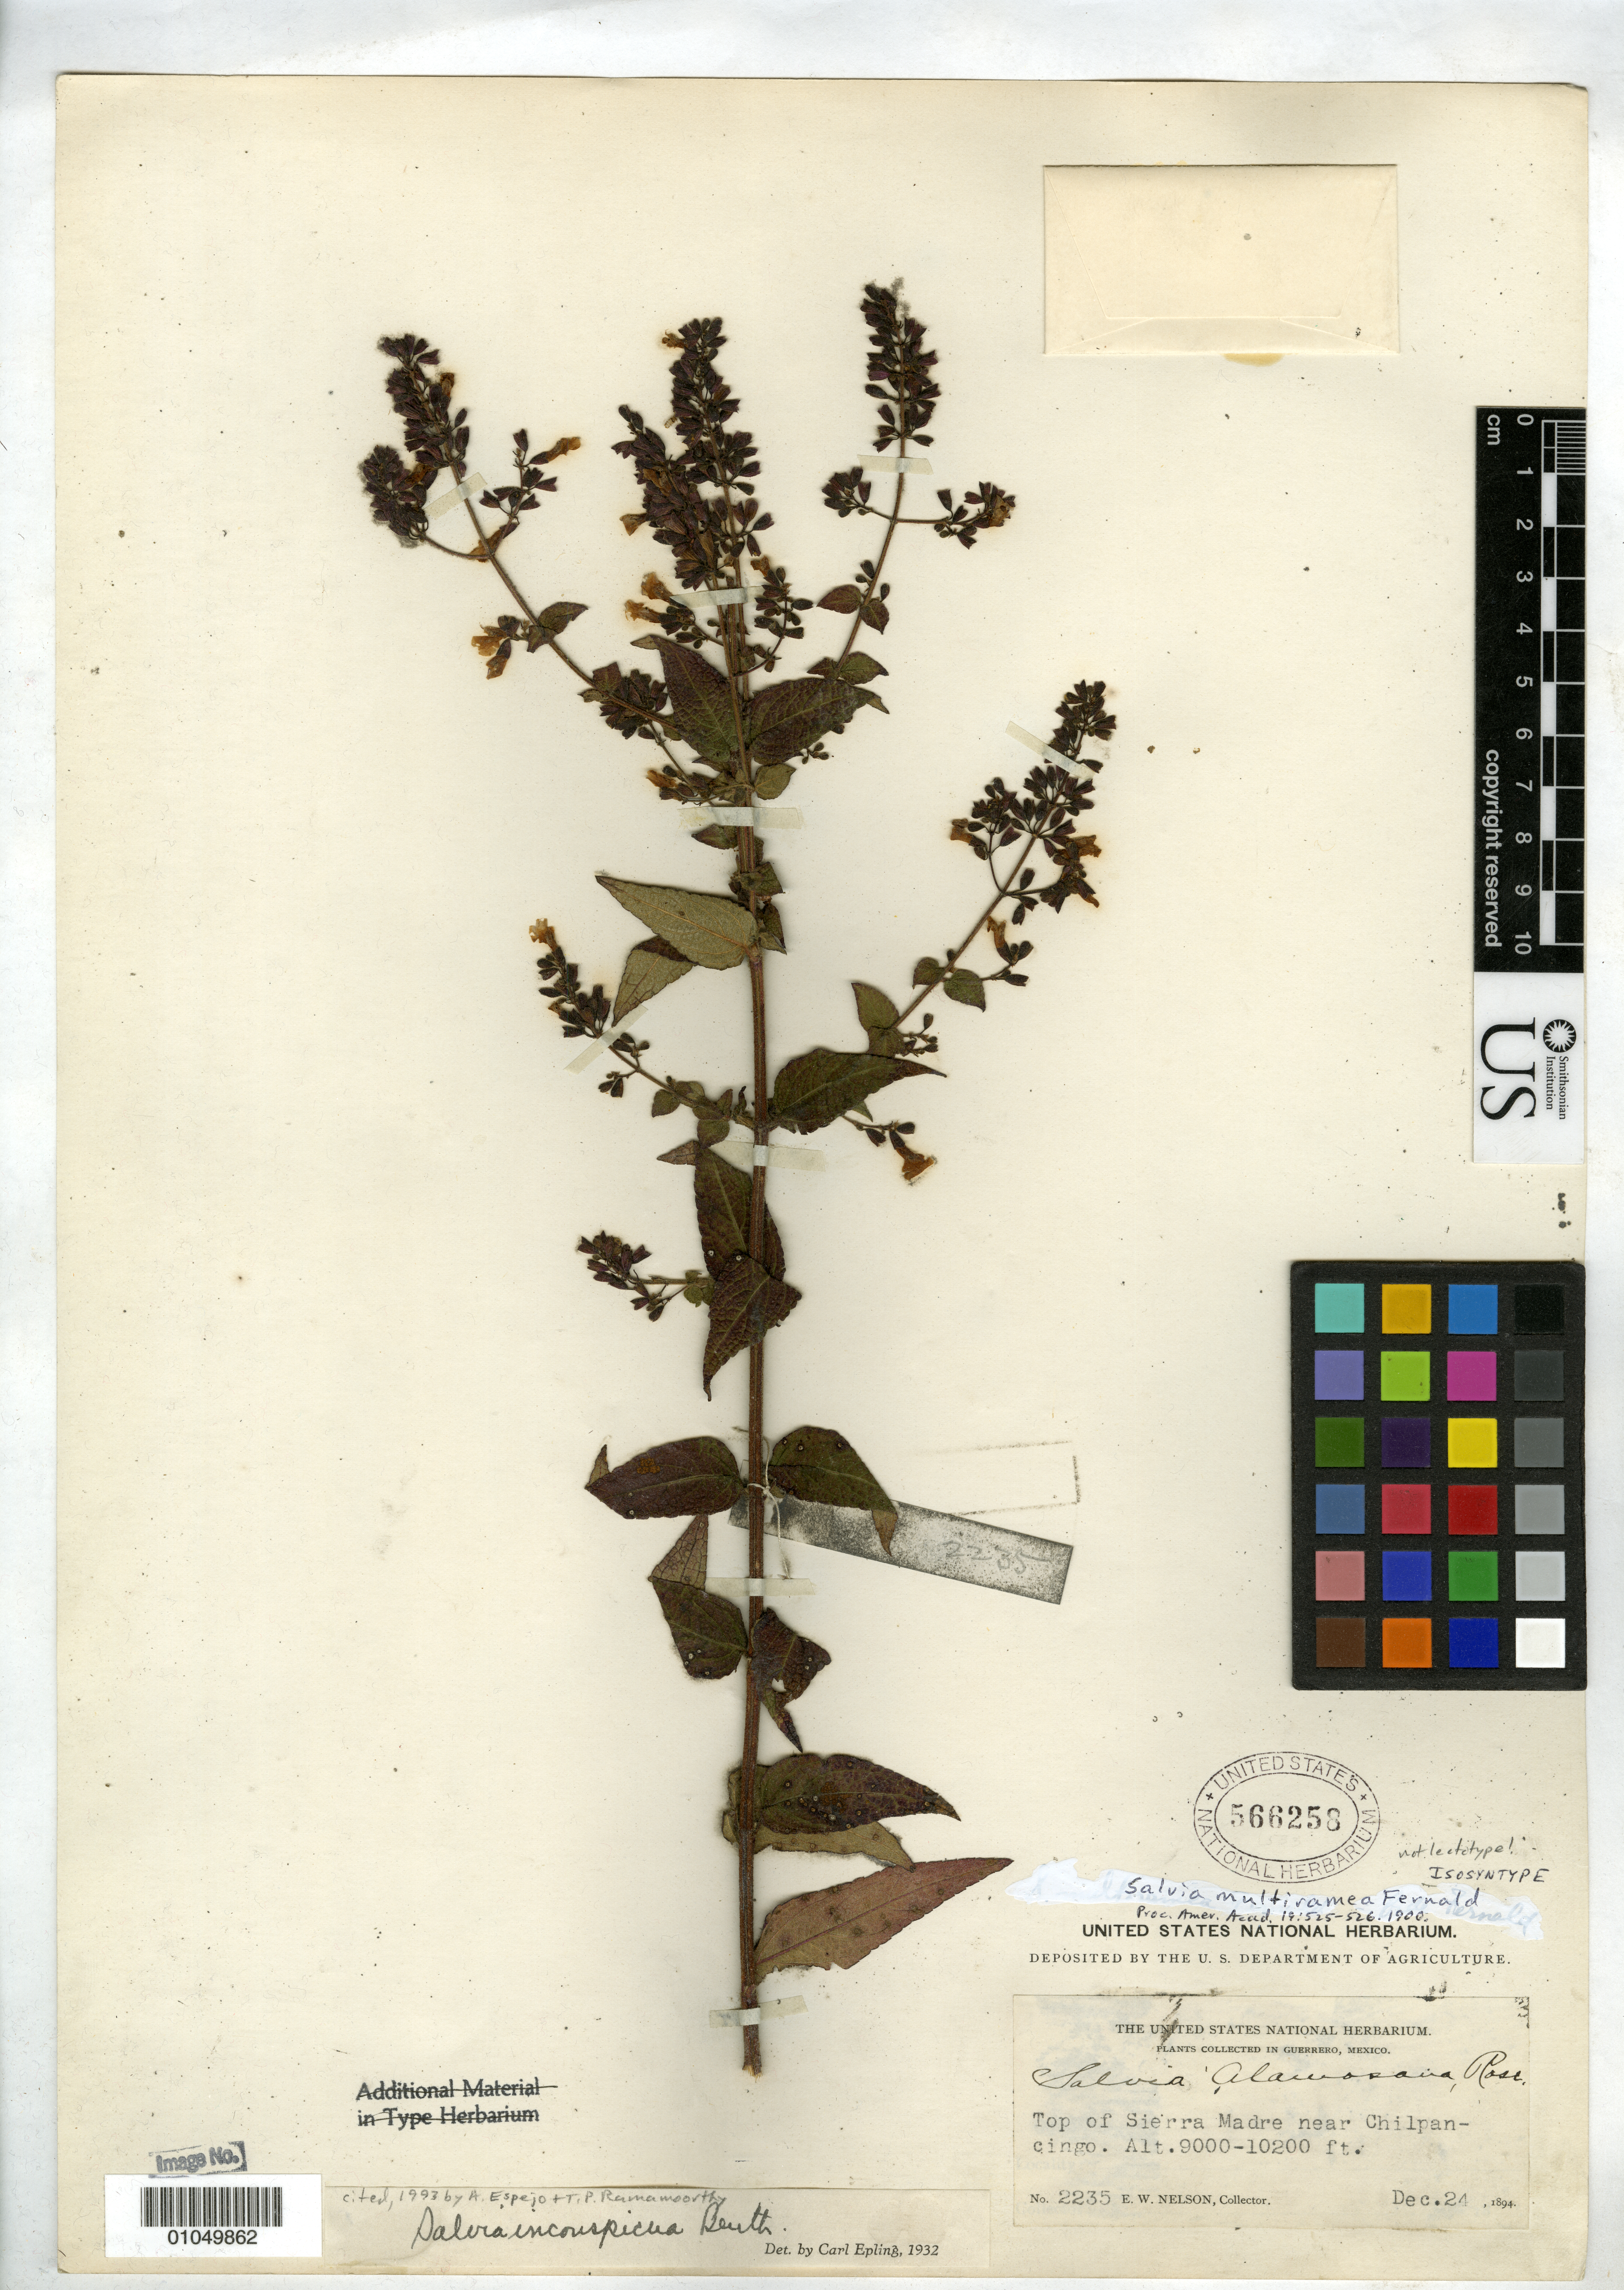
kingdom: Plantae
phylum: Tracheophyta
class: Magnoliopsida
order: Lamiales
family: Lamiaceae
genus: Salvia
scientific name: Salvia multiramea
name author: Fernald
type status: Isosyntype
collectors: E. W. Nelson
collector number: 2235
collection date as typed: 24 Dec 1894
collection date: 1894-12-24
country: Mexico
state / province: Guerrero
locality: Top of Sierra Madre near Chilpancingo.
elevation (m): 2743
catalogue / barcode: US 566258